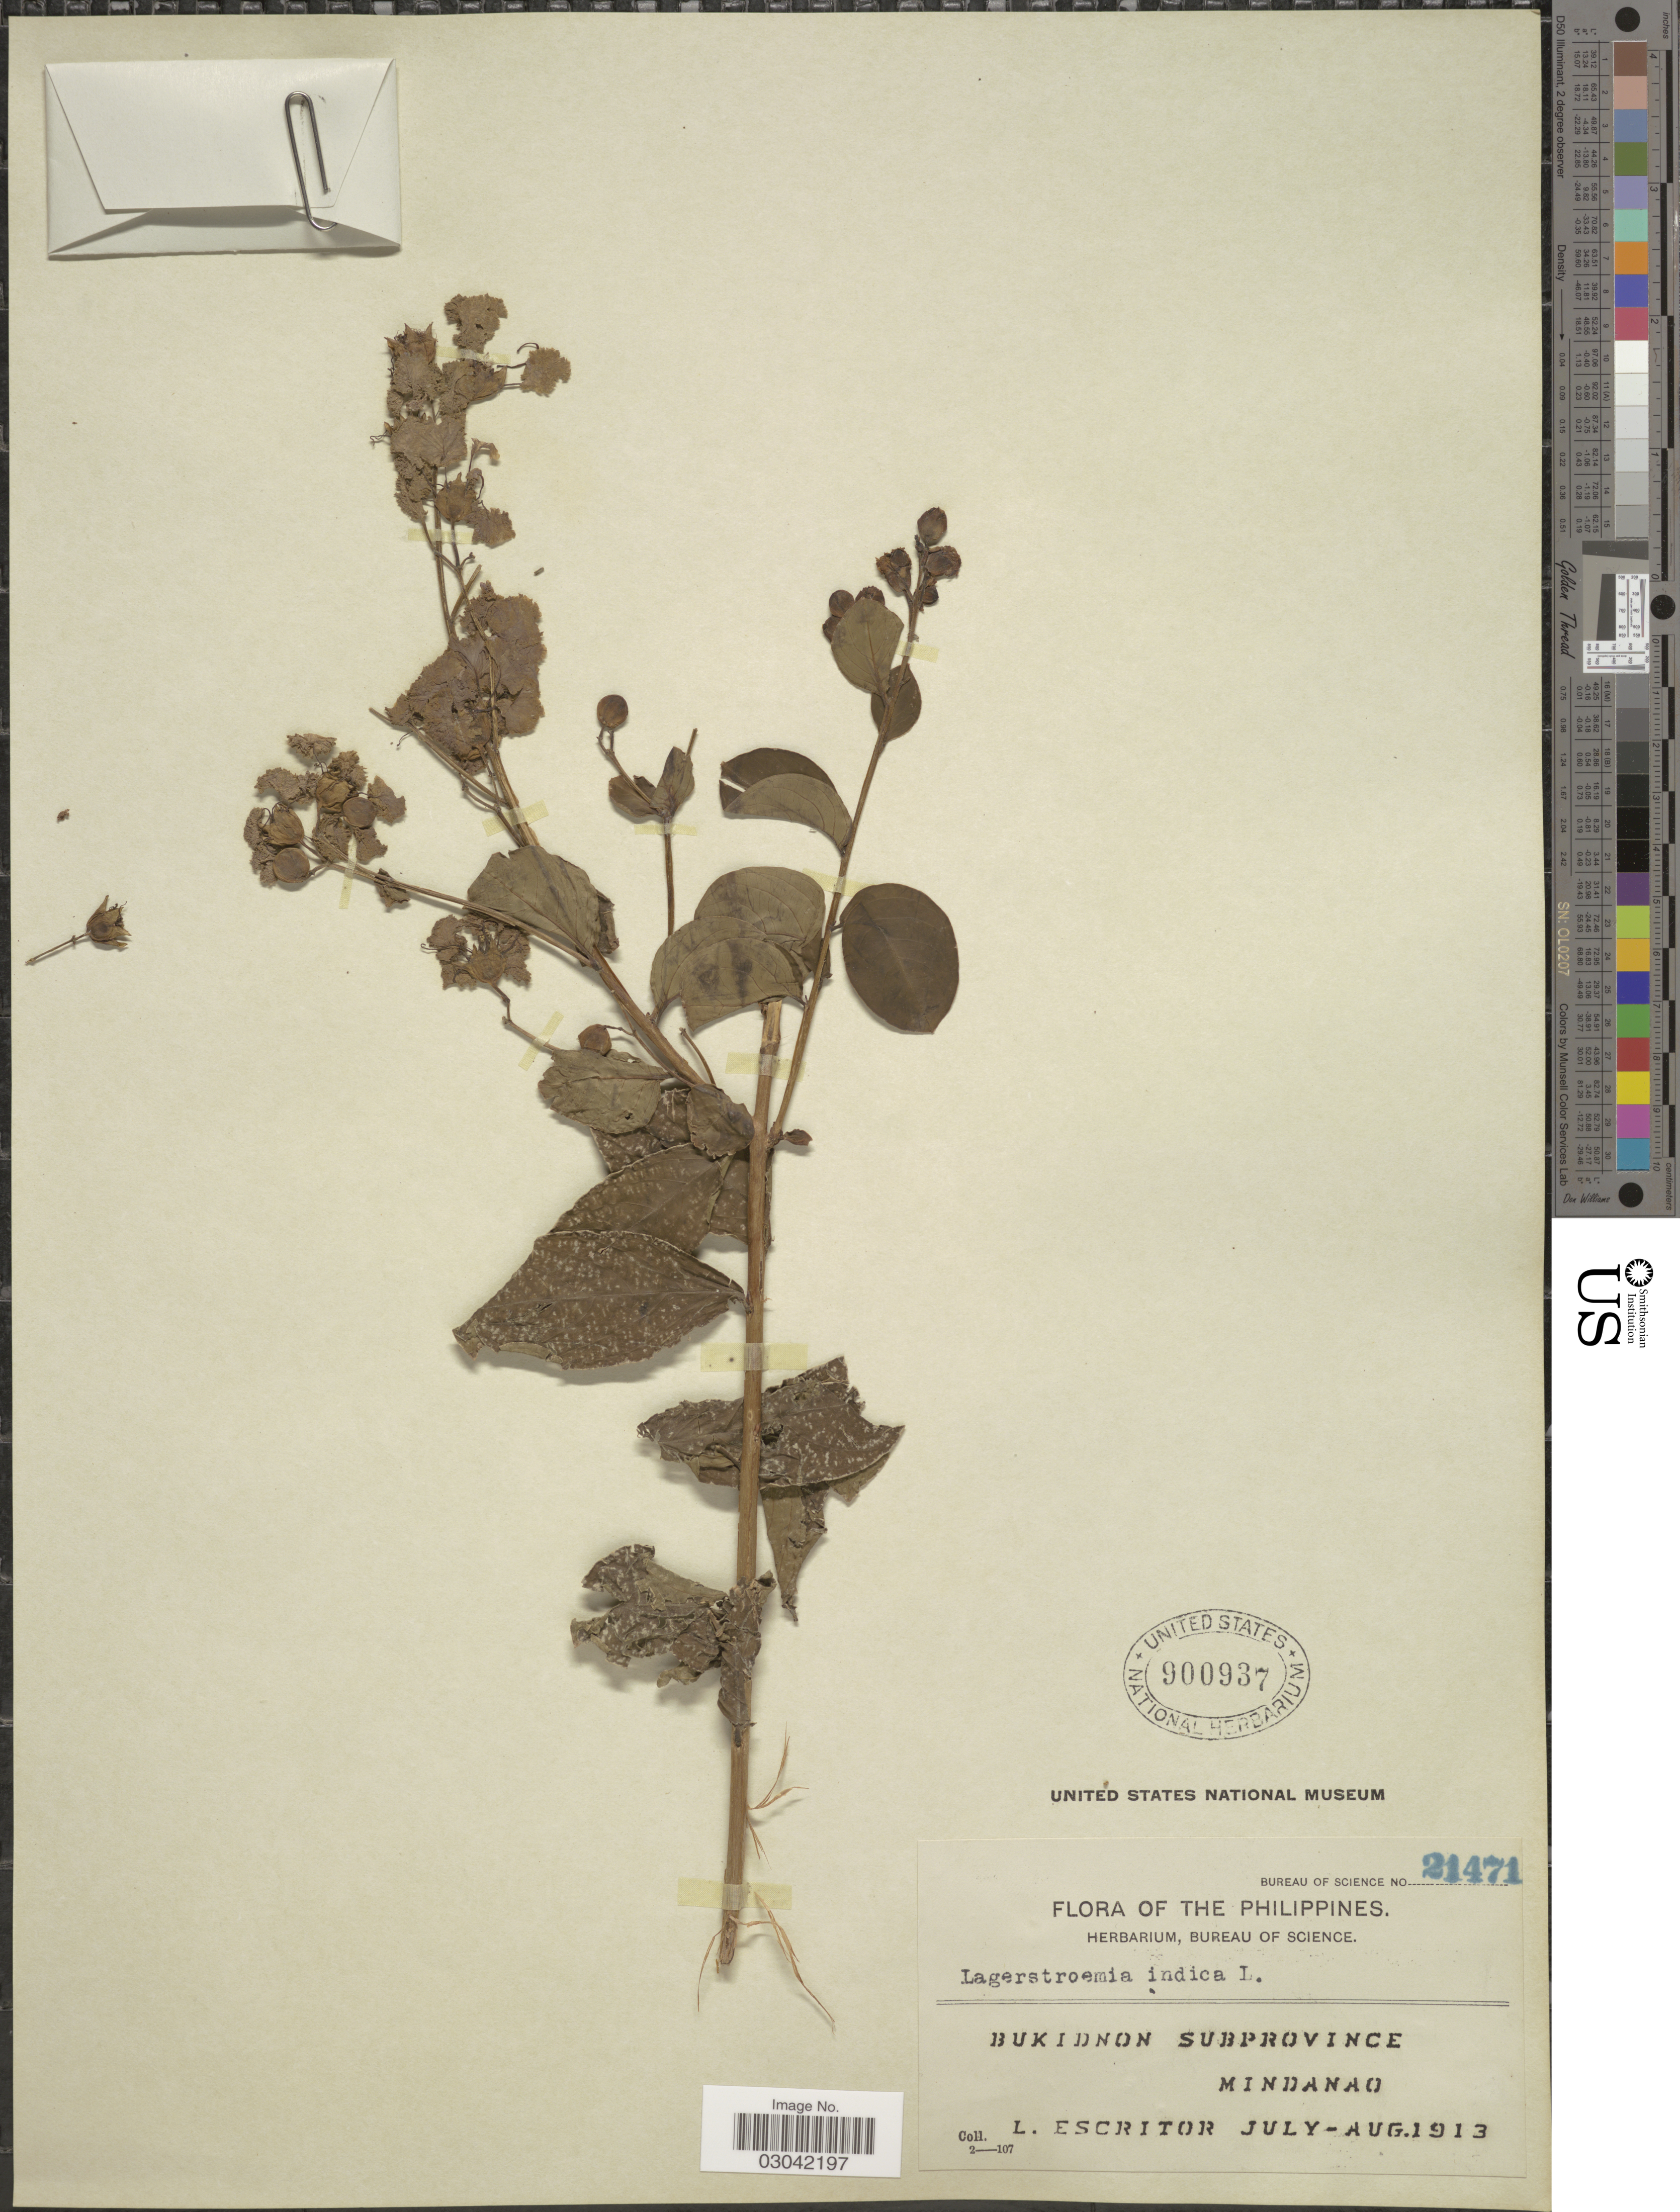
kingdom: Plantae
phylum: Tracheophyta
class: Magnoliopsida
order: Myrtales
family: Lythraceae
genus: Lagerstroemia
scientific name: Lagerstroemia indica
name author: L.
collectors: L. Escritor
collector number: Bureau of Science 21471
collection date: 1913-07/1913-08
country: Philippines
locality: Bukidnon Province, Mindanao.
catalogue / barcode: US 900937